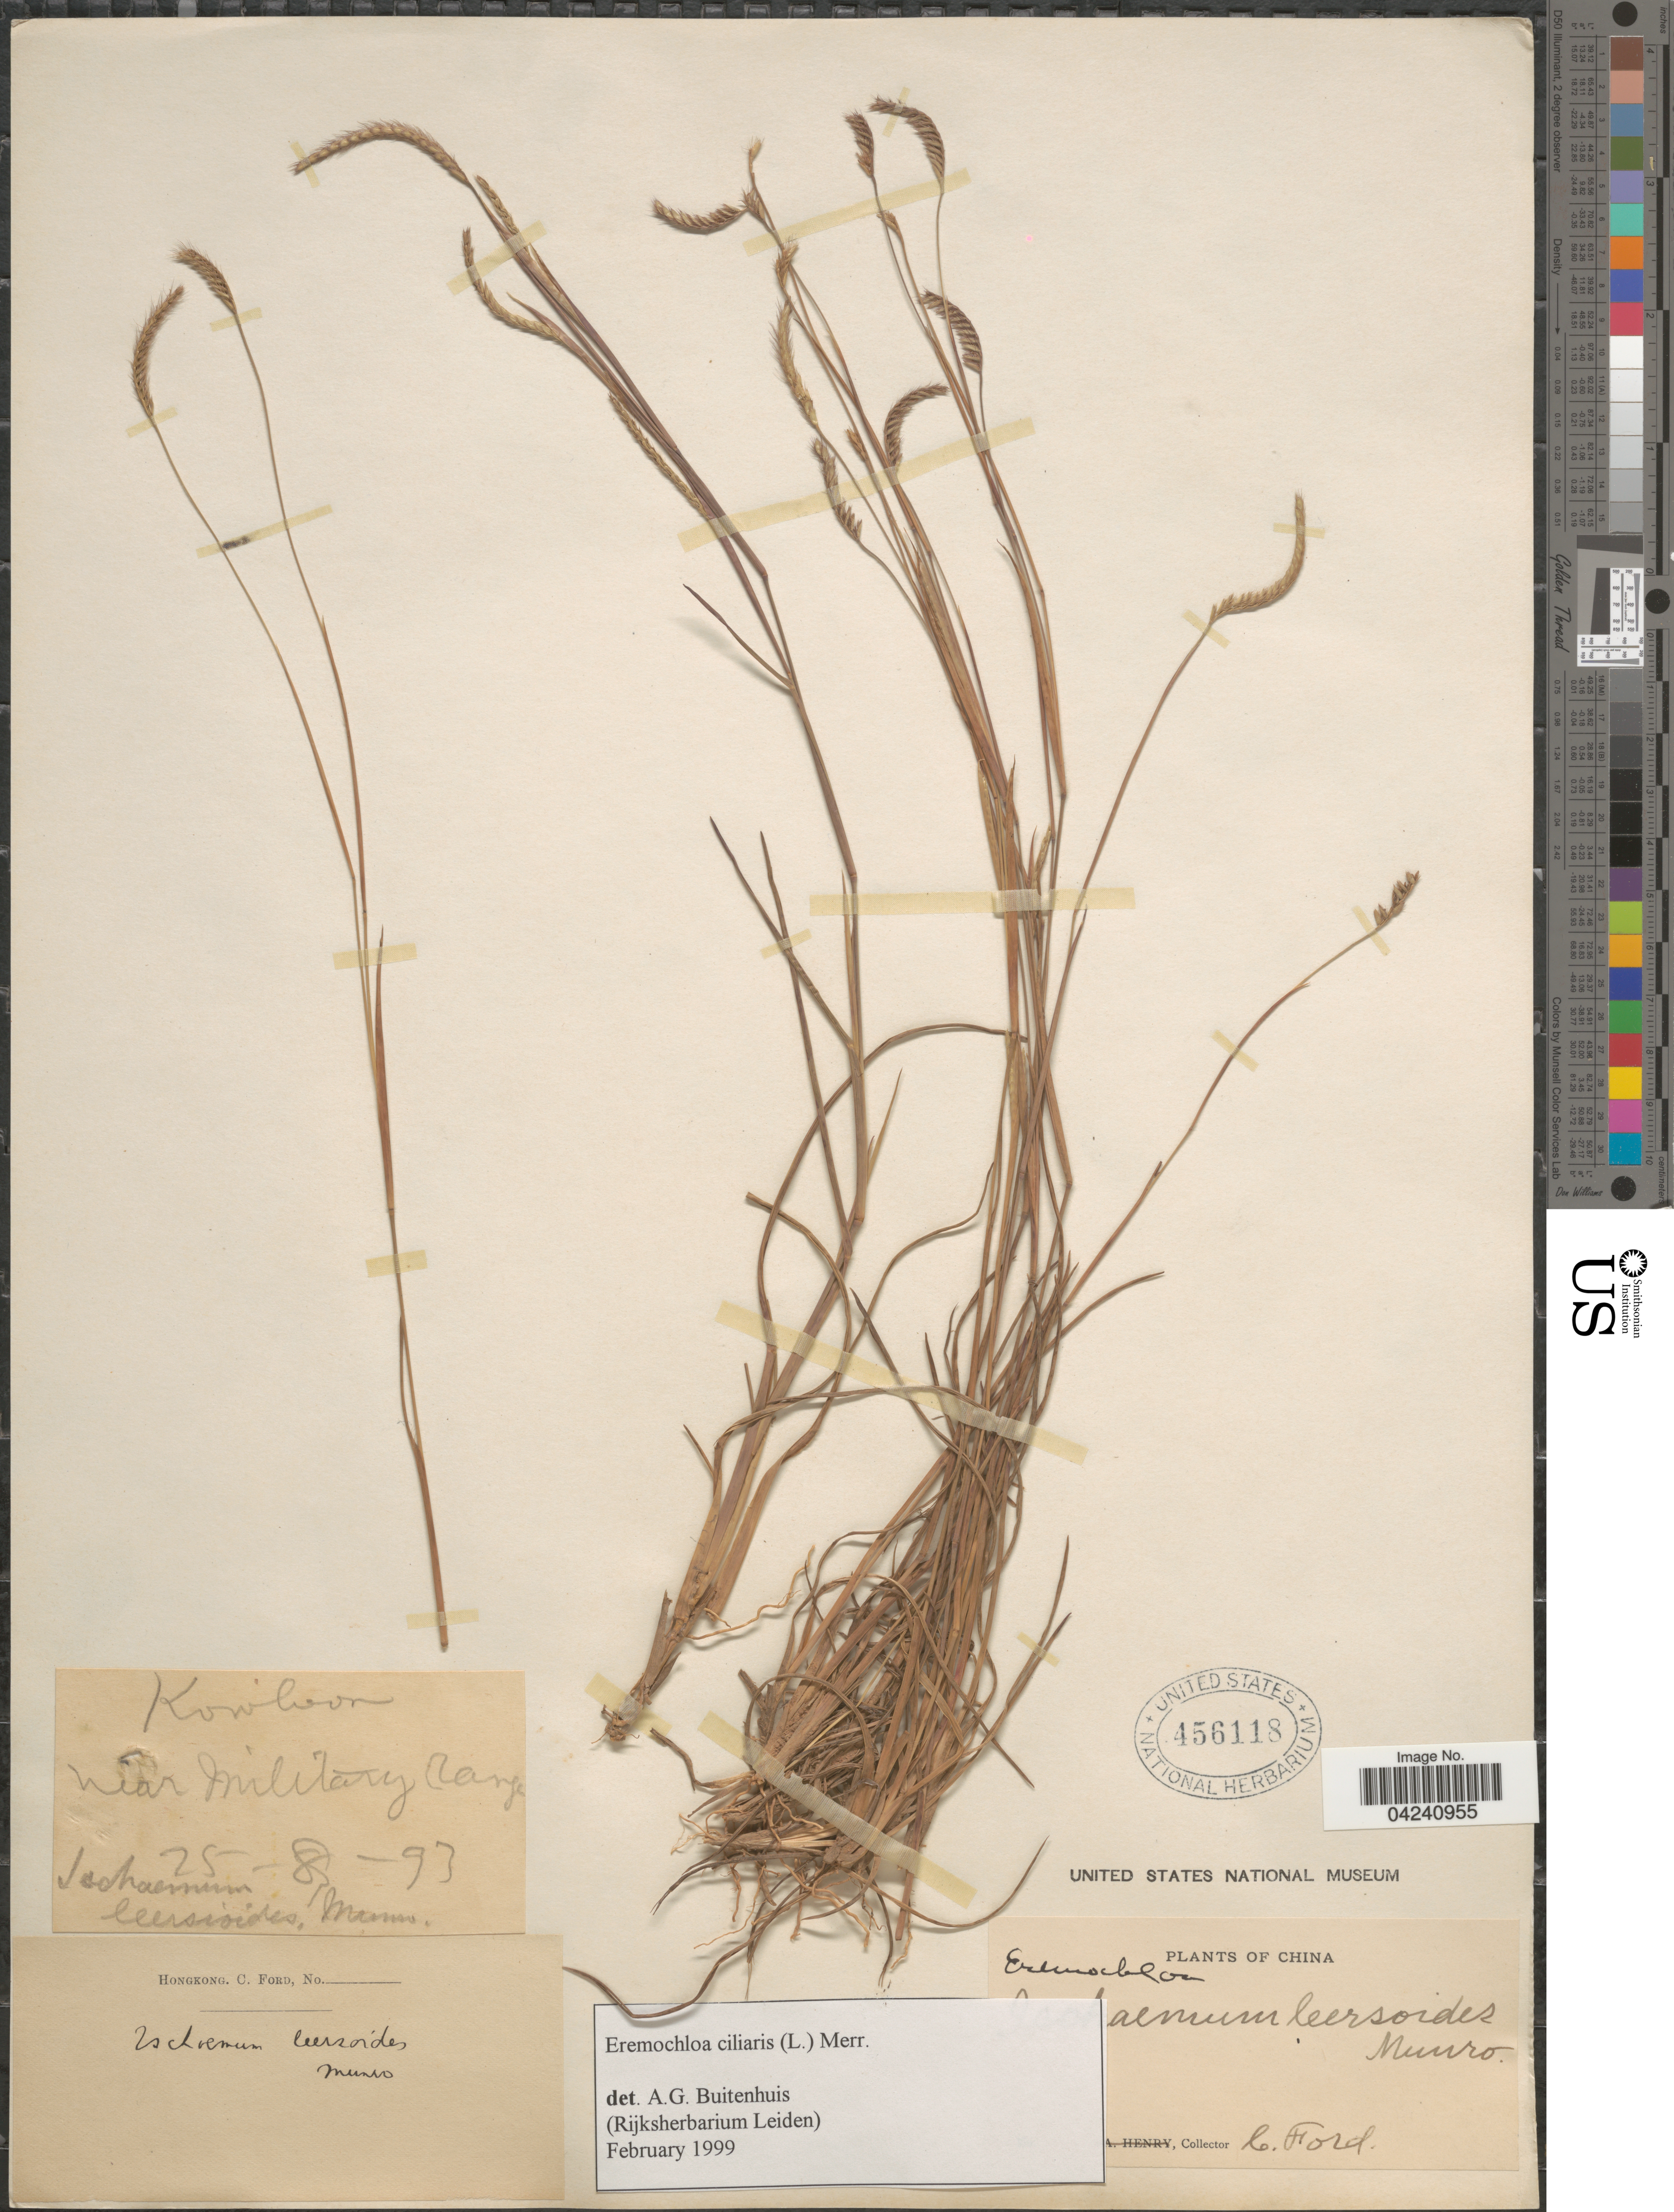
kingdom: Plantae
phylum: Tracheophyta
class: Liliopsida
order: Poales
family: Poaceae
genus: Eremochloa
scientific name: Eremochloa ciliaris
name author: (L.) Merr.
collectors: C. Ford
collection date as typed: Transcribed d/m/y: 25/8/93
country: China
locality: Near military range.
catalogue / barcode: US 456118